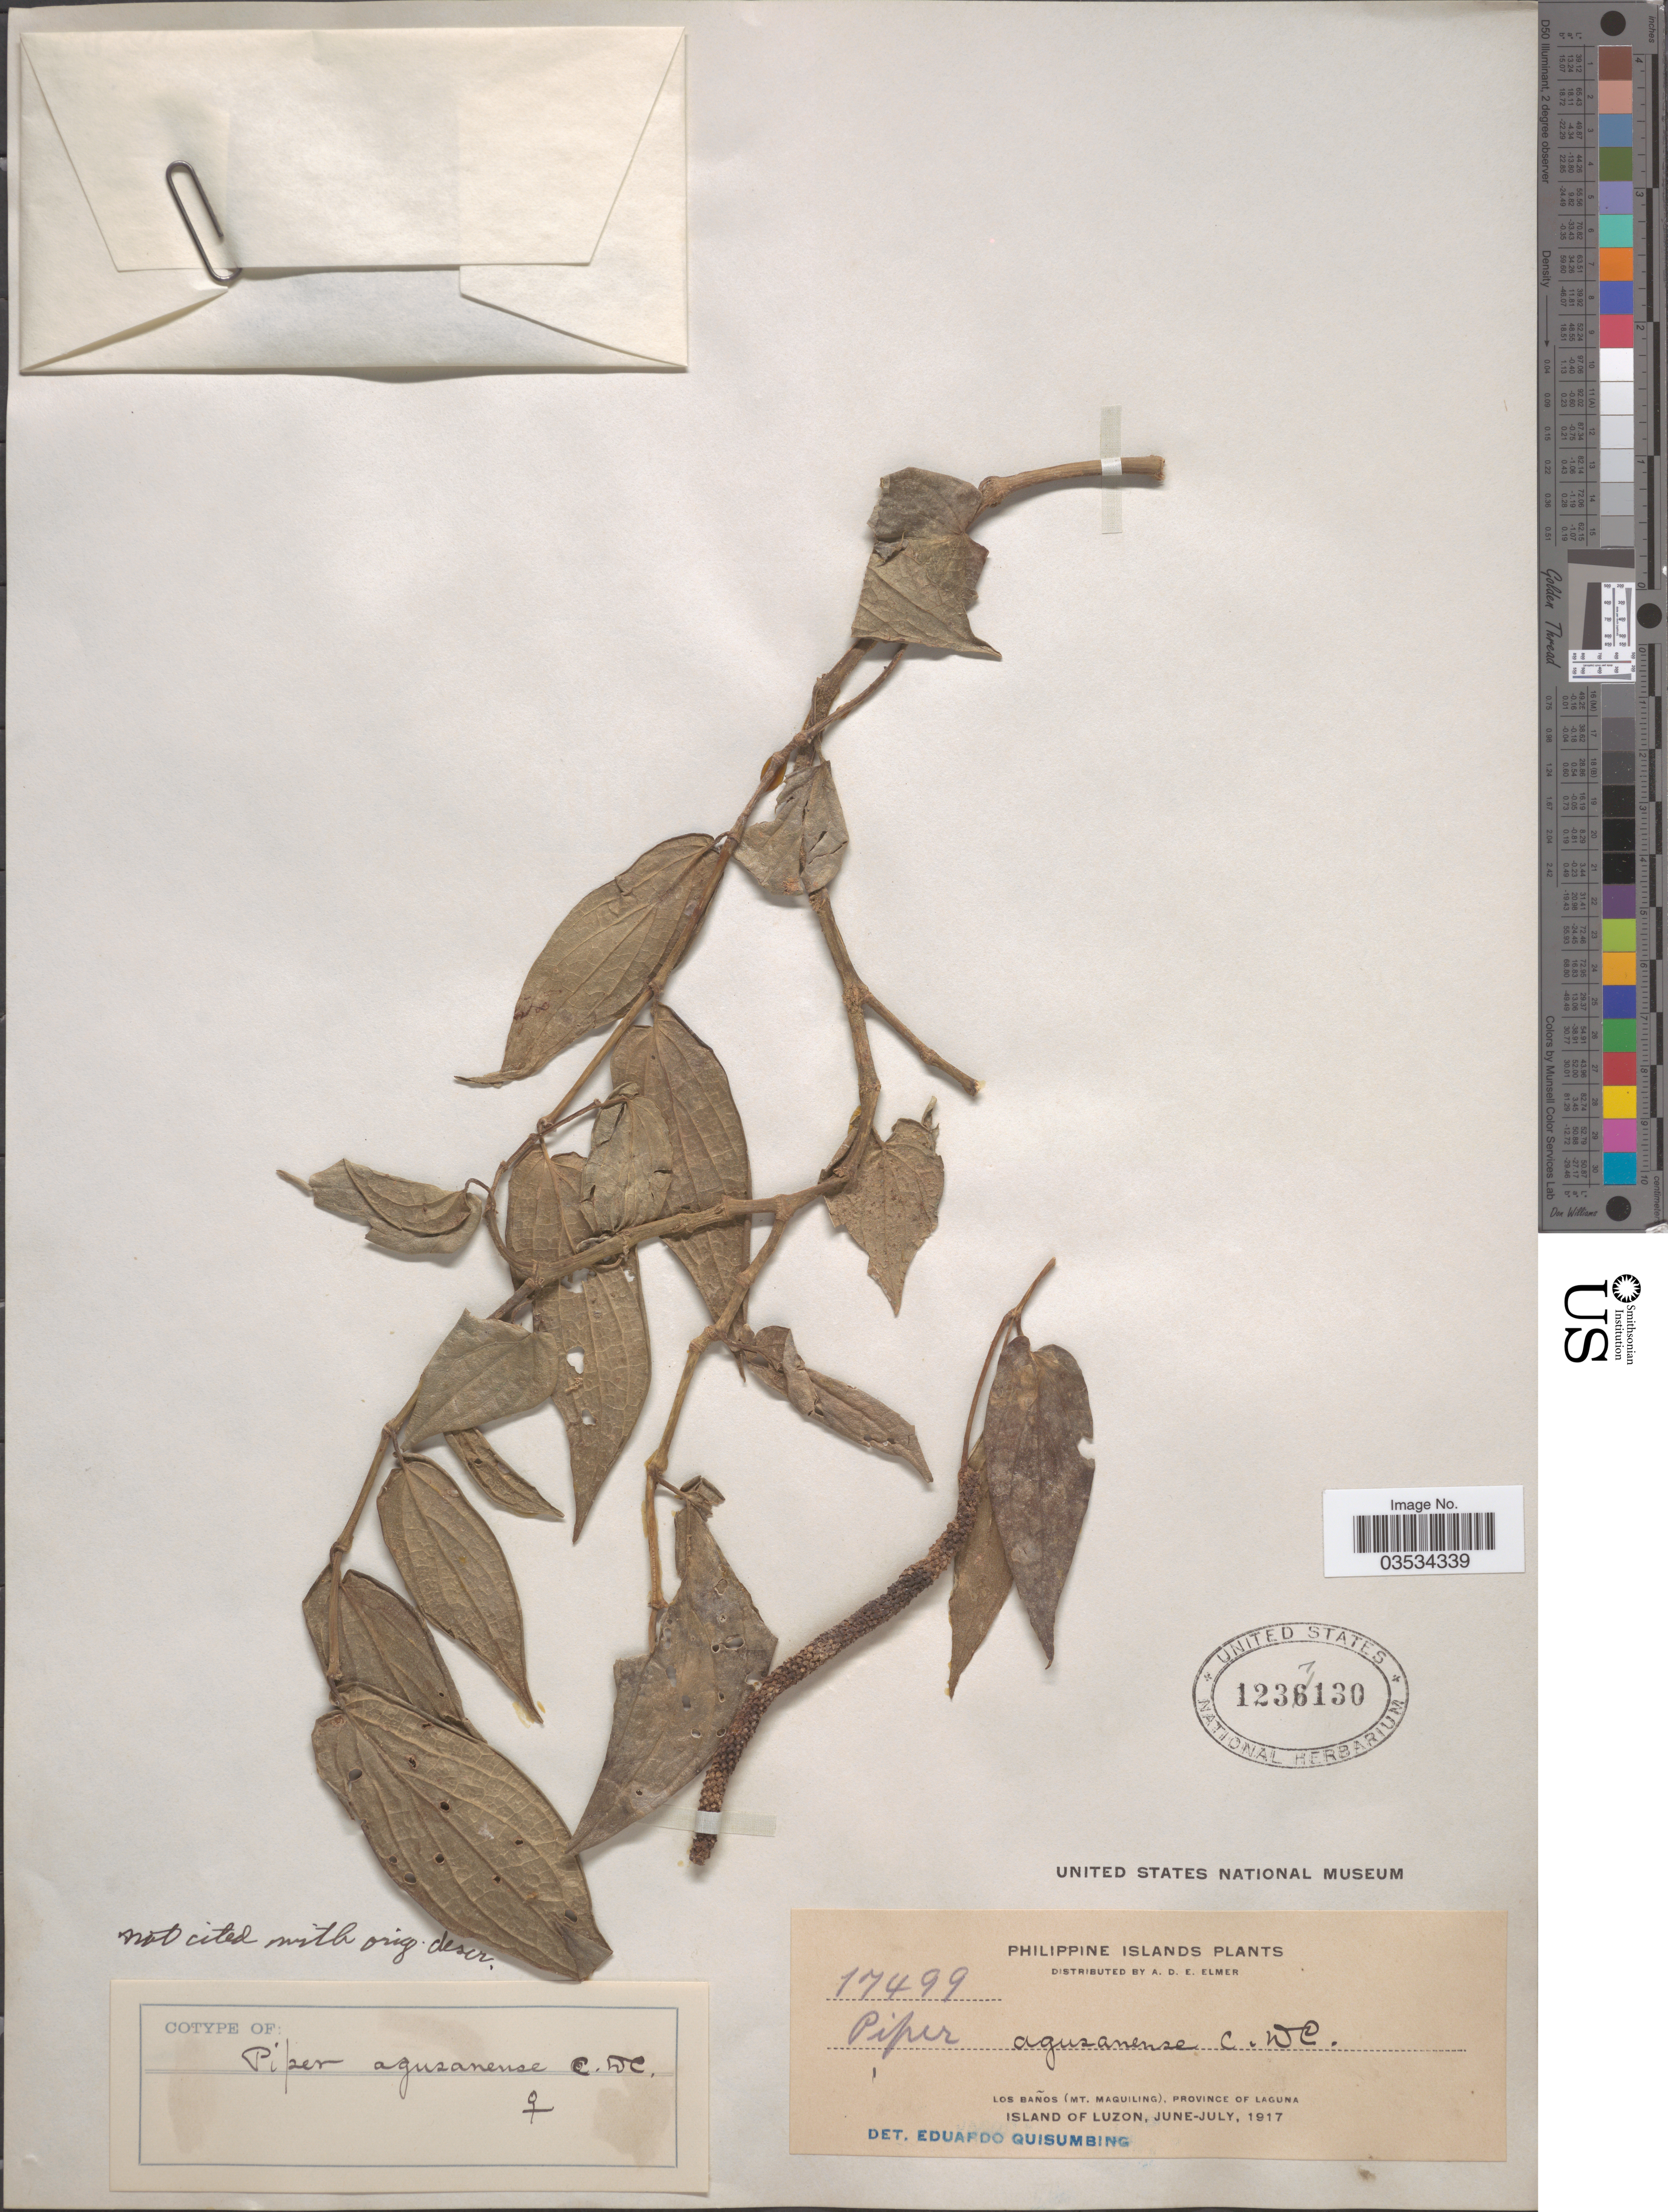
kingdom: Plantae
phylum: Tracheophyta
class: Magnoliopsida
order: Piperales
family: Piperaceae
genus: Piper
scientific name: Piper agusanense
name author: C. DC. in Elmer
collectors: A. D. E. Elmer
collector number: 17499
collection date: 1917-06/1917-07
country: Philippines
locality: Philippine Islands. Los Baños (Mt. Maquiling), Province of Laguna. Island of Luzon.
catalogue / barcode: US 1237130